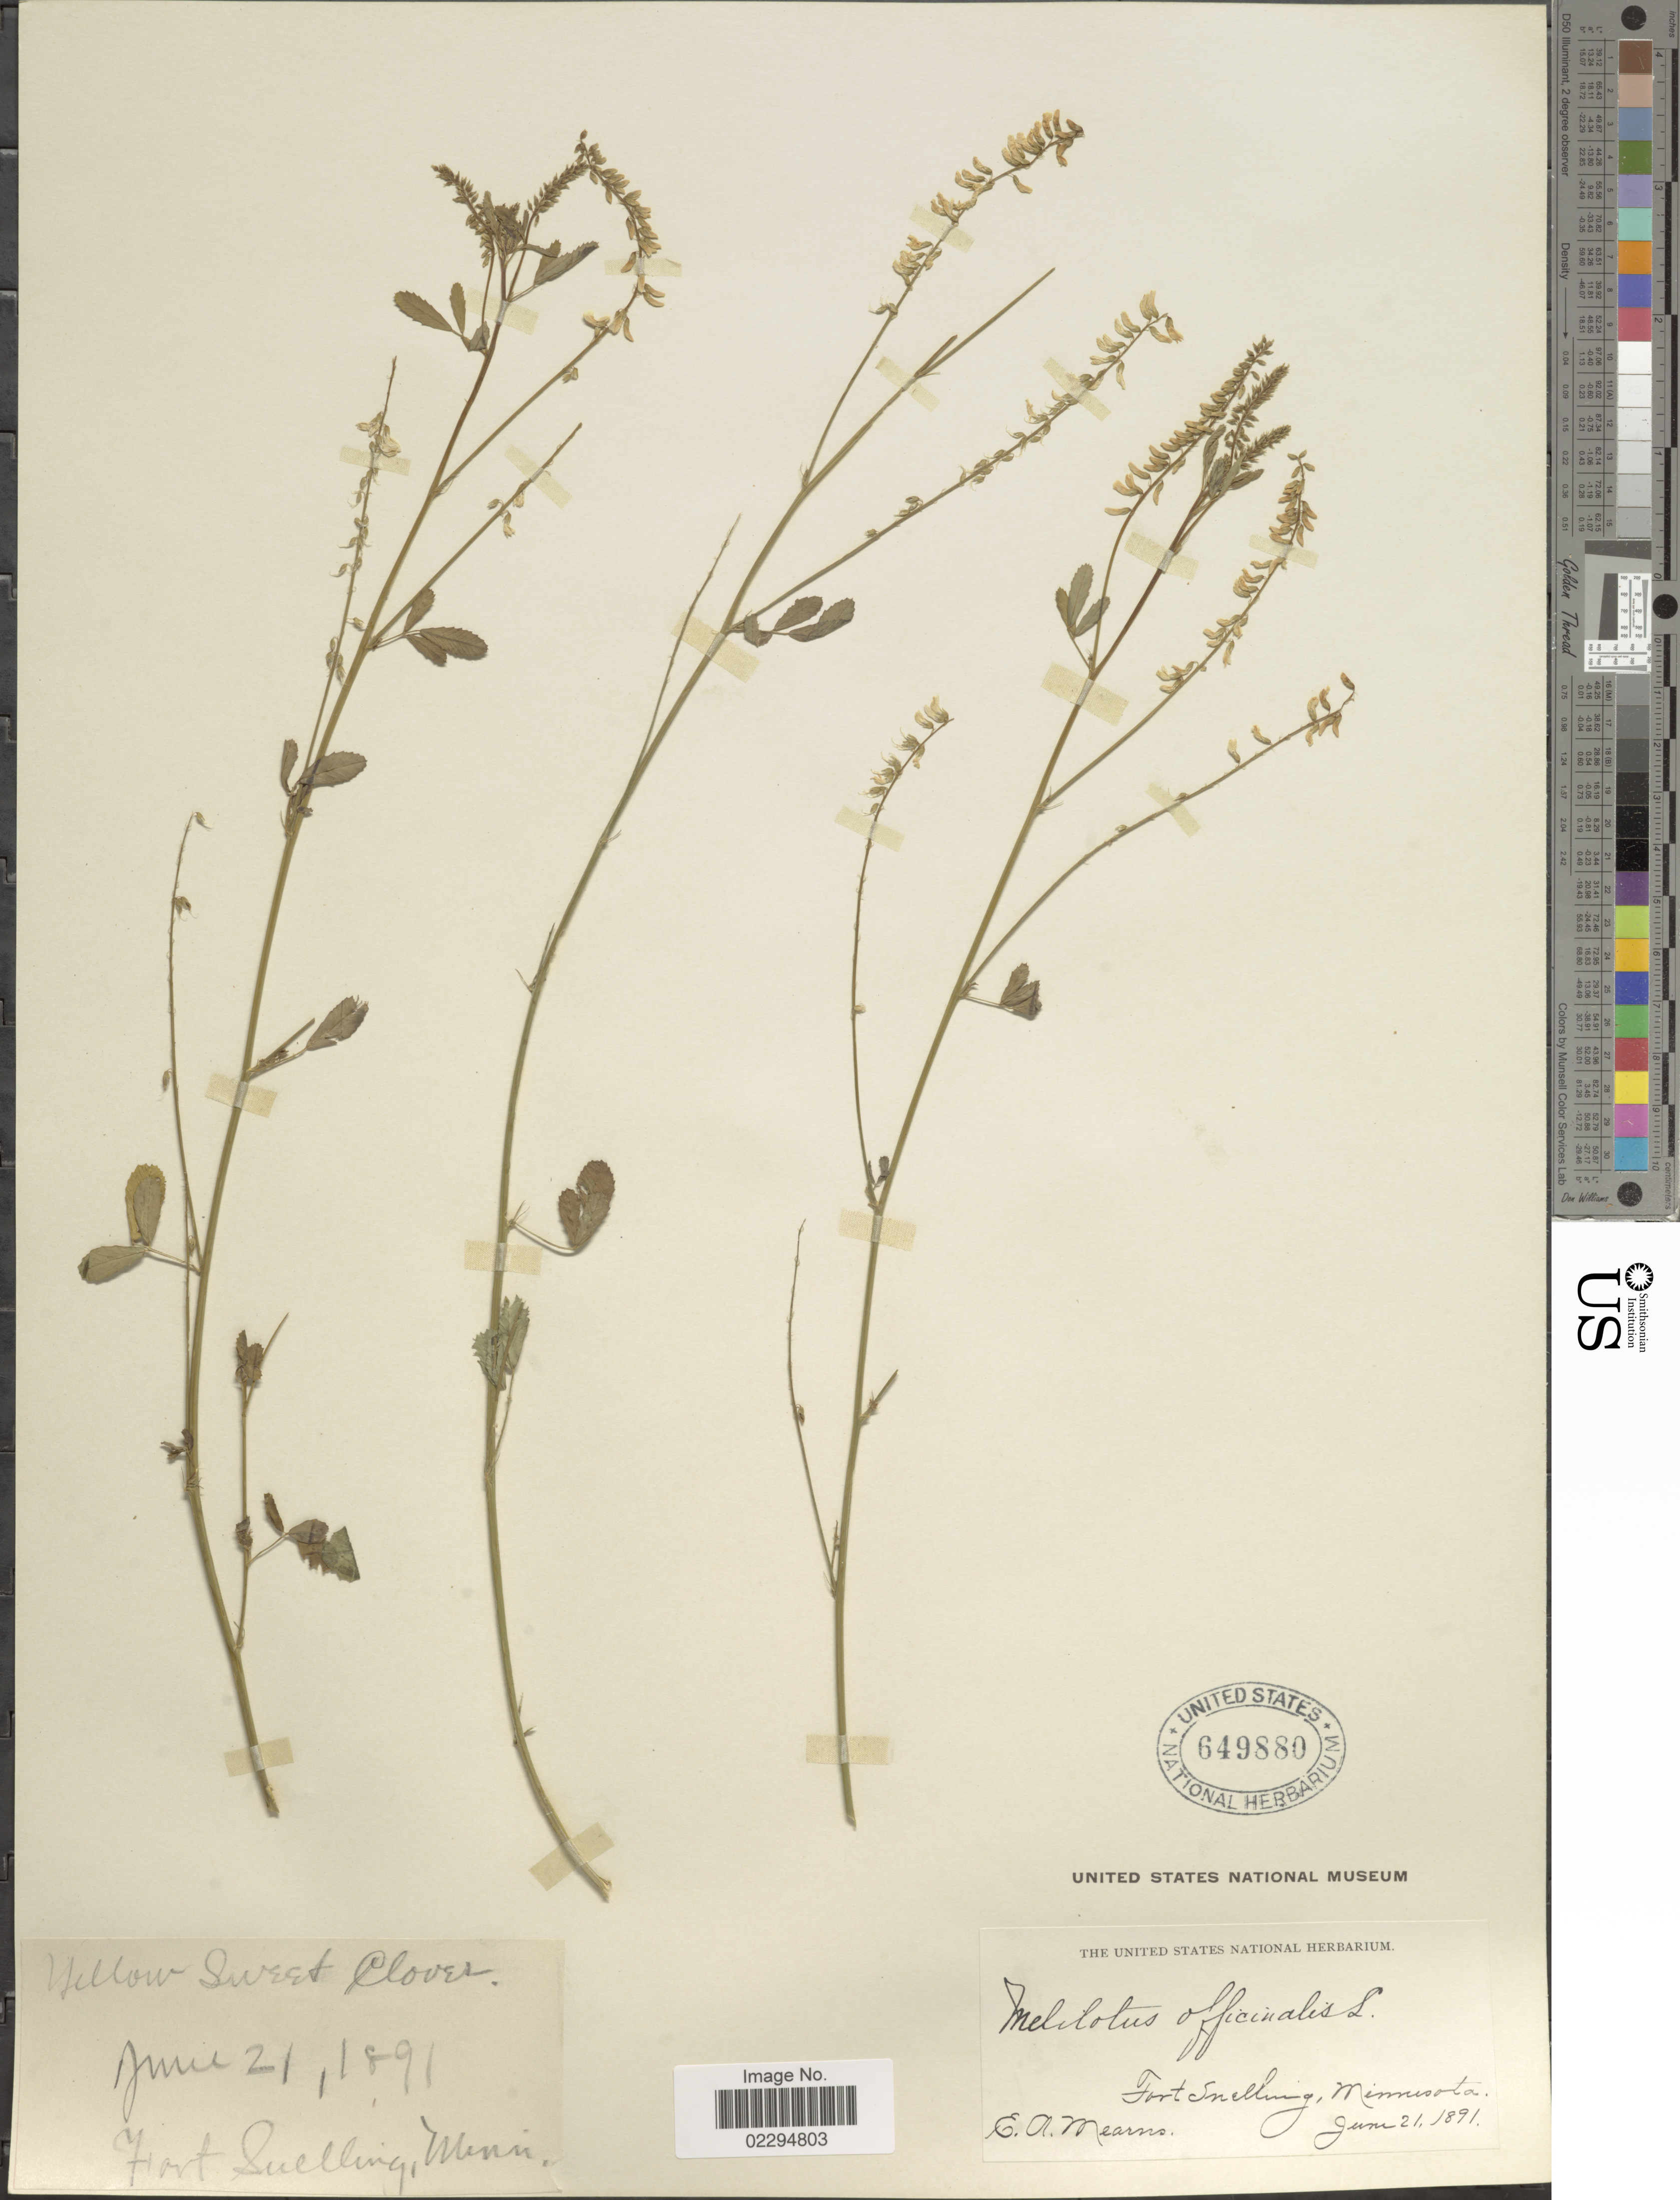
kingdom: Plantae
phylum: Tracheophyta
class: Magnoliopsida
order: Fabales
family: Fabaceae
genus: Melilotus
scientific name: Melilotus officinalis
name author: (L.) Lam.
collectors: E. A. Mearns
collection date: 1891-06-21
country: United States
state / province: Minnesota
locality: Fort Snelling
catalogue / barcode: US 649880